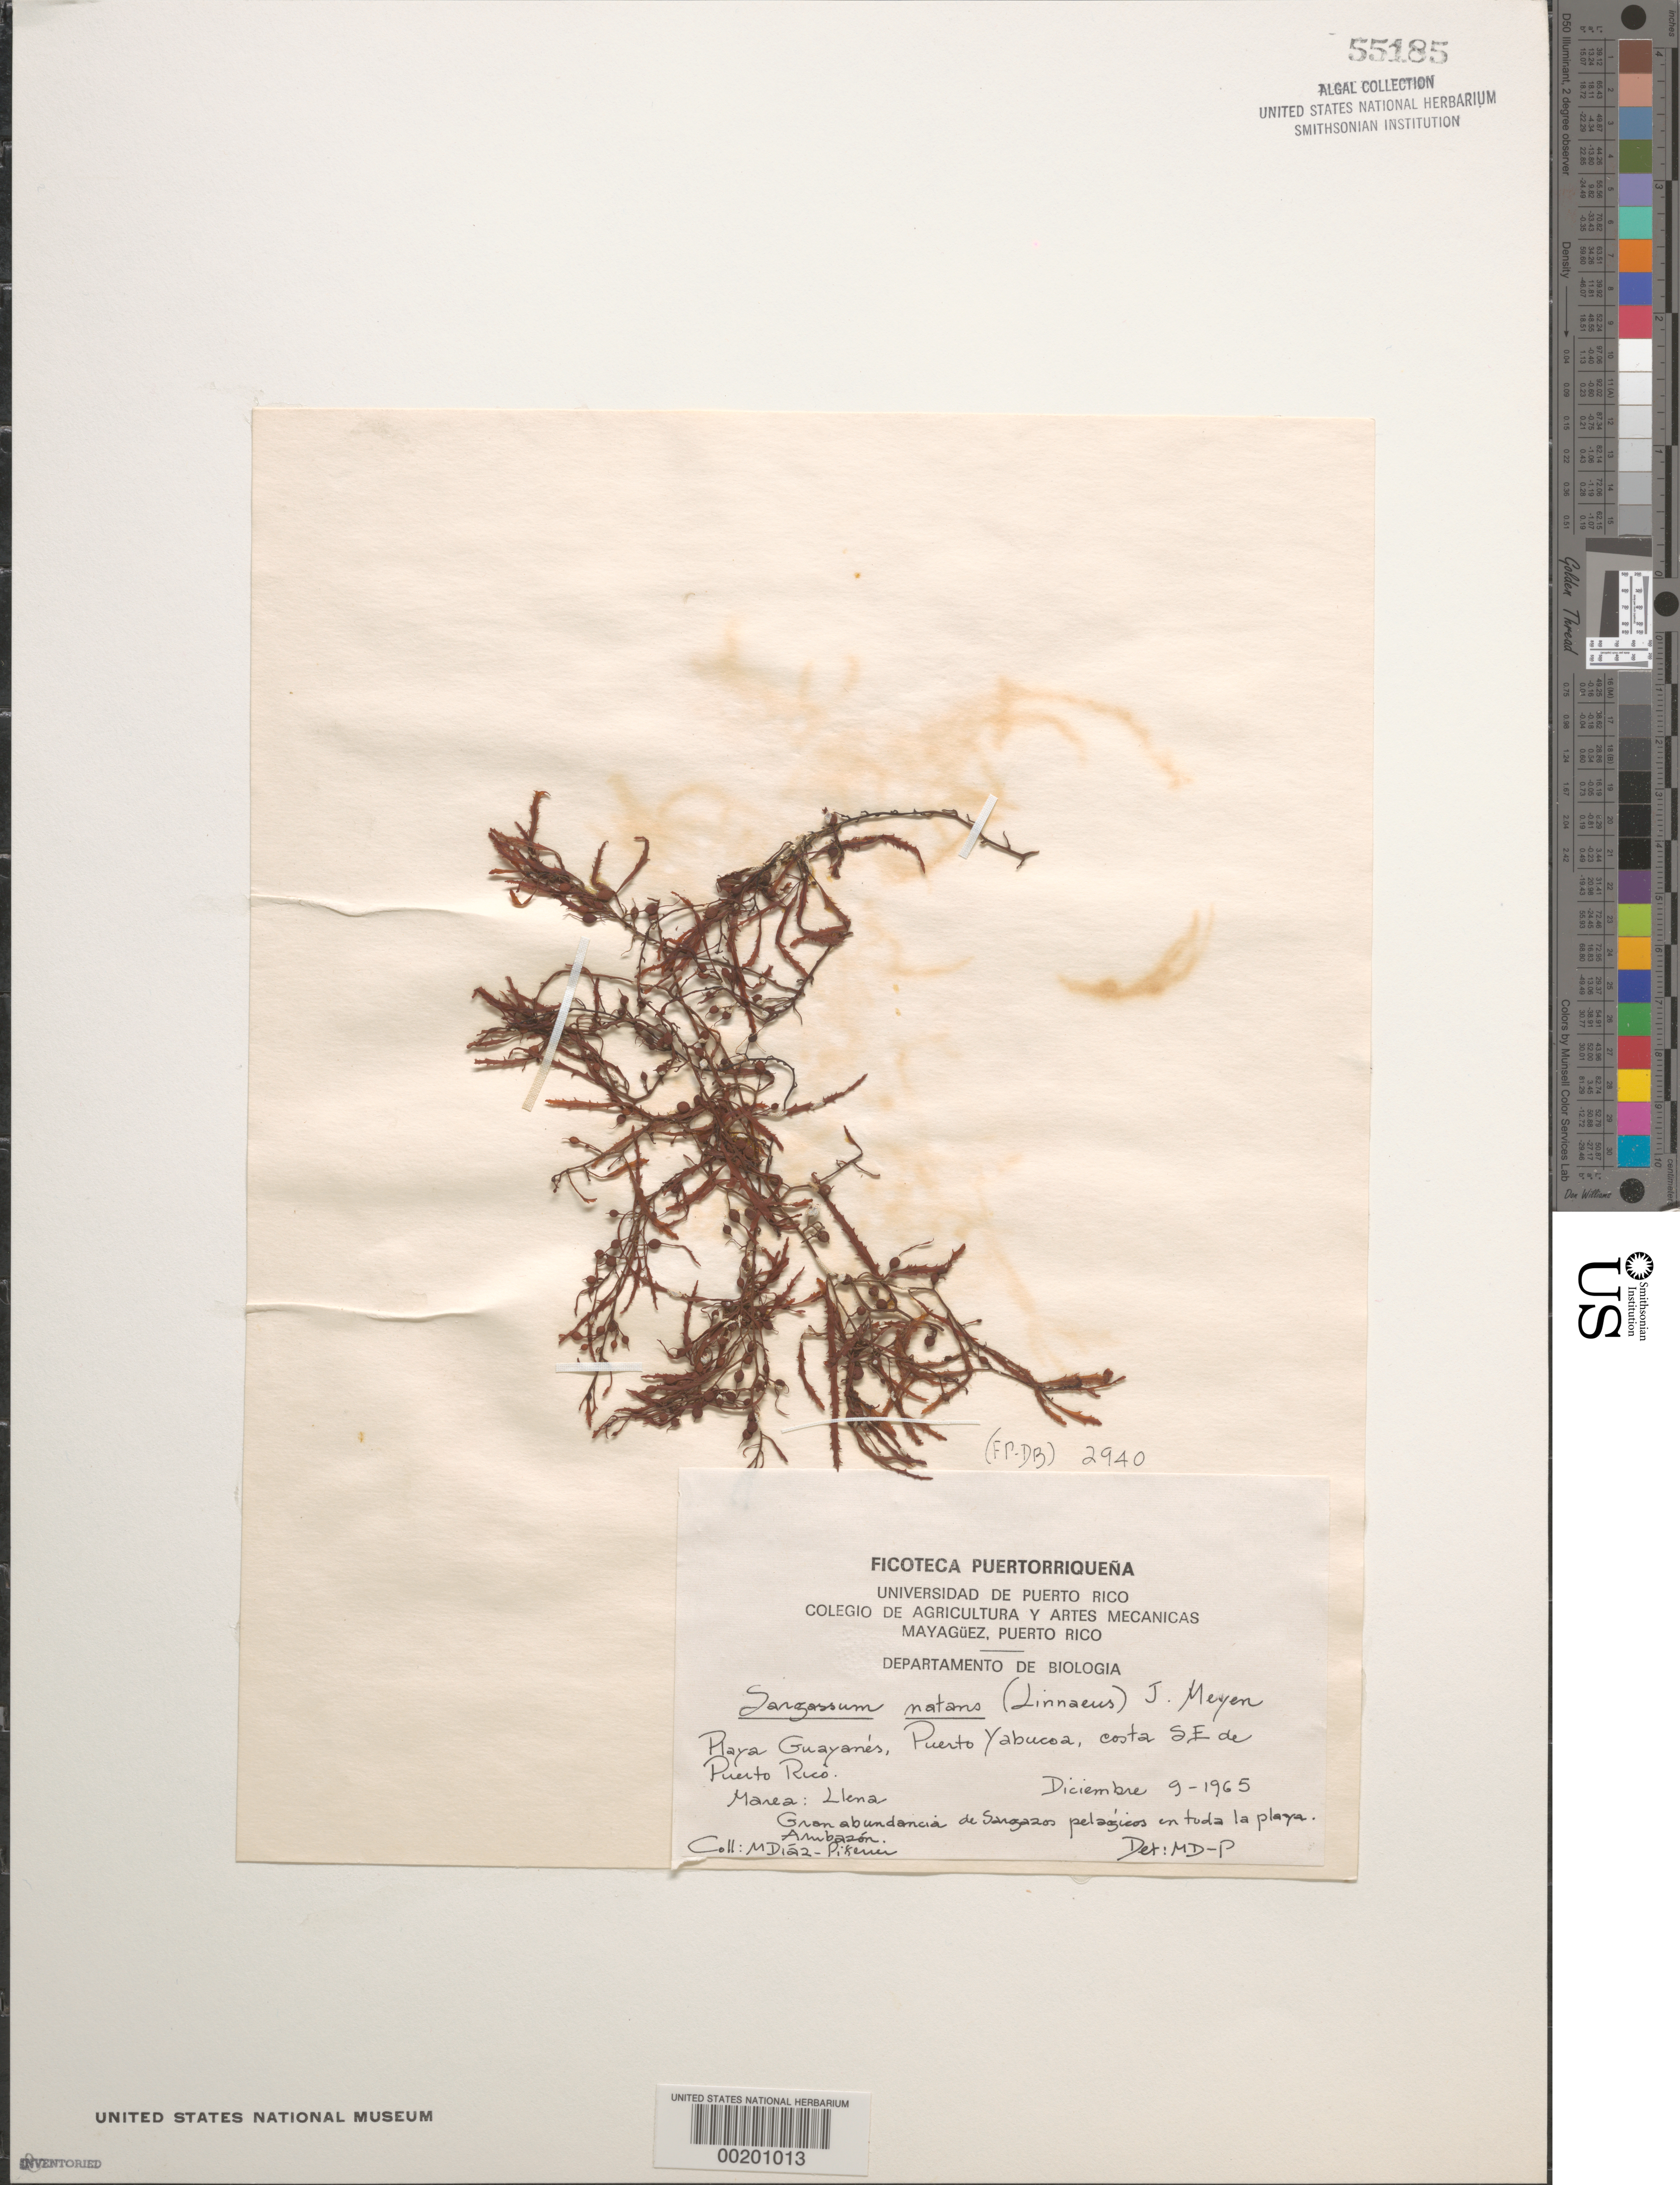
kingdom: Chromista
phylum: Ochrophyta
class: Phaeophyceae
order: Fucales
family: Sargassaceae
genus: Sargassum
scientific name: Sargassum natans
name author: (L.) Gaillon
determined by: Diaz-Piferrer, M.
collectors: M. Diaz-Piferrer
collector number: (fp-db) 2940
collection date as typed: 09 Dec 1965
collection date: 1965-12-09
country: Puerto Rico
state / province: Yabucoa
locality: Playa Guayanes, Puerto Yabucoa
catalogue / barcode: US 55185